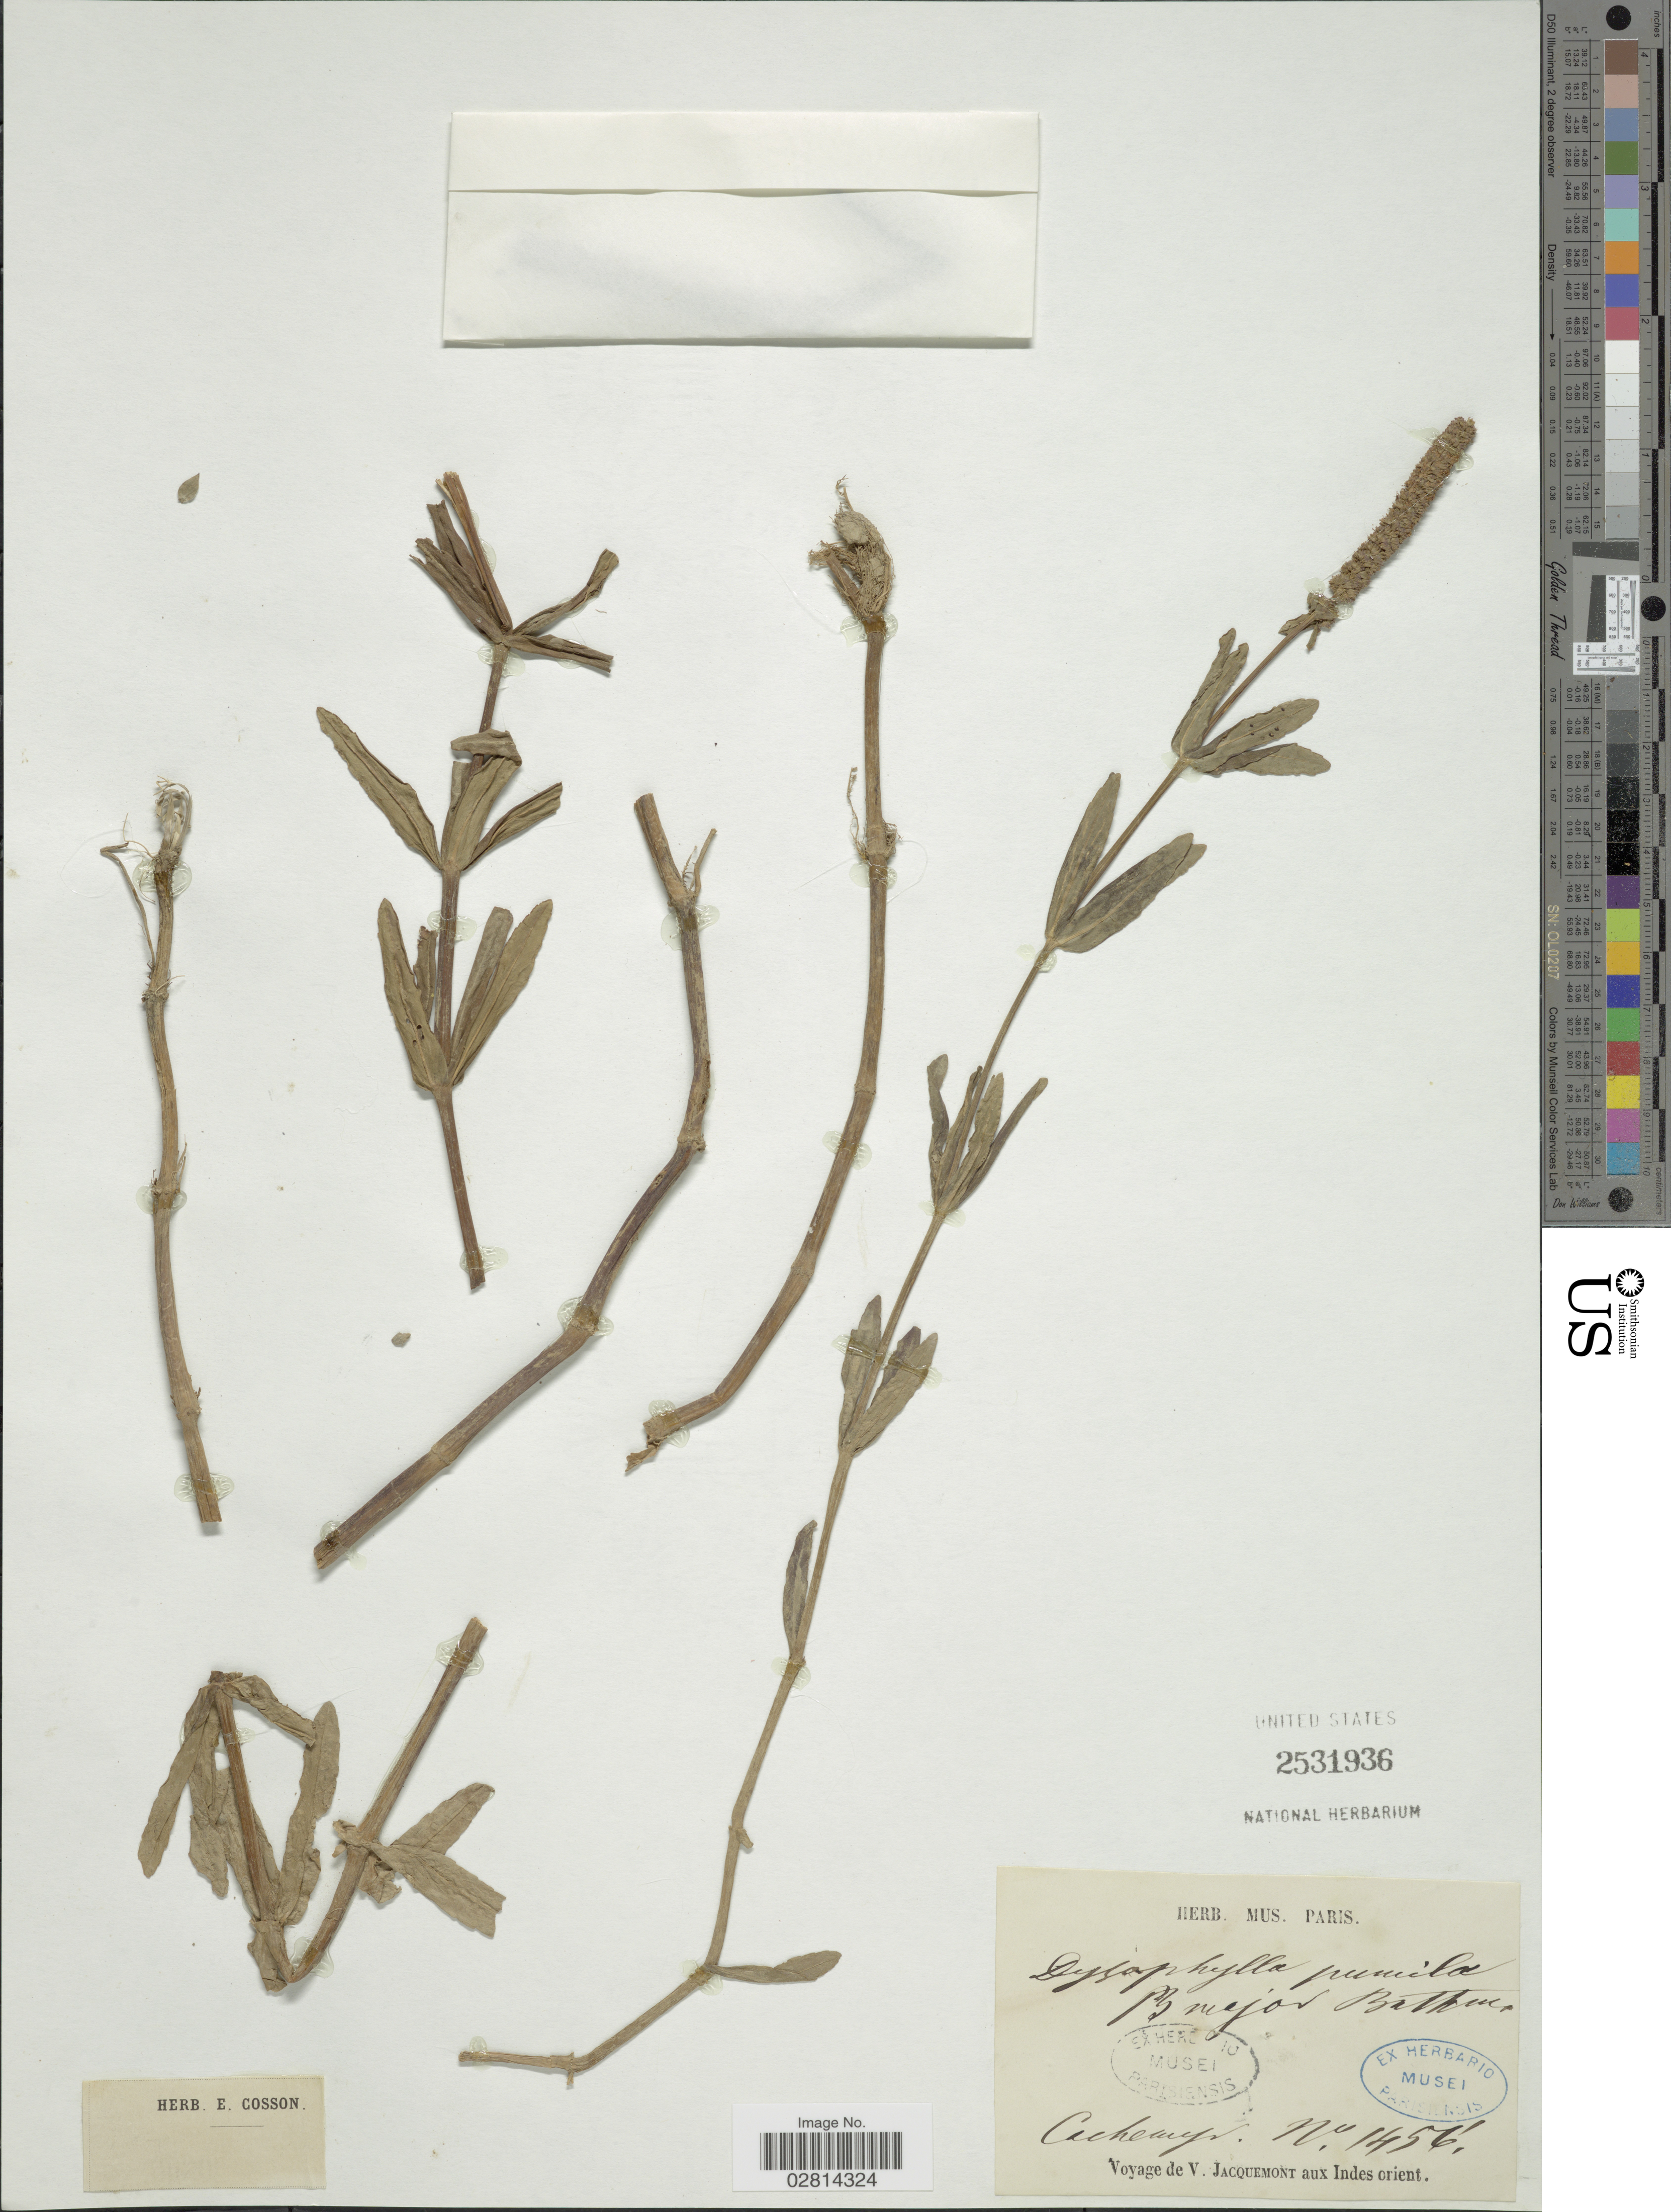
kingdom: Plantae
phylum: Tracheophyta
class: Magnoliopsida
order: Lamiales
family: Lamiaceae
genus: Pogostemon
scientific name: Pogostemon pumilus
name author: (Graham) Press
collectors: V. Jacquemont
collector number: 1456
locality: Indes orient. Cachemyr.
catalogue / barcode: US 2531936